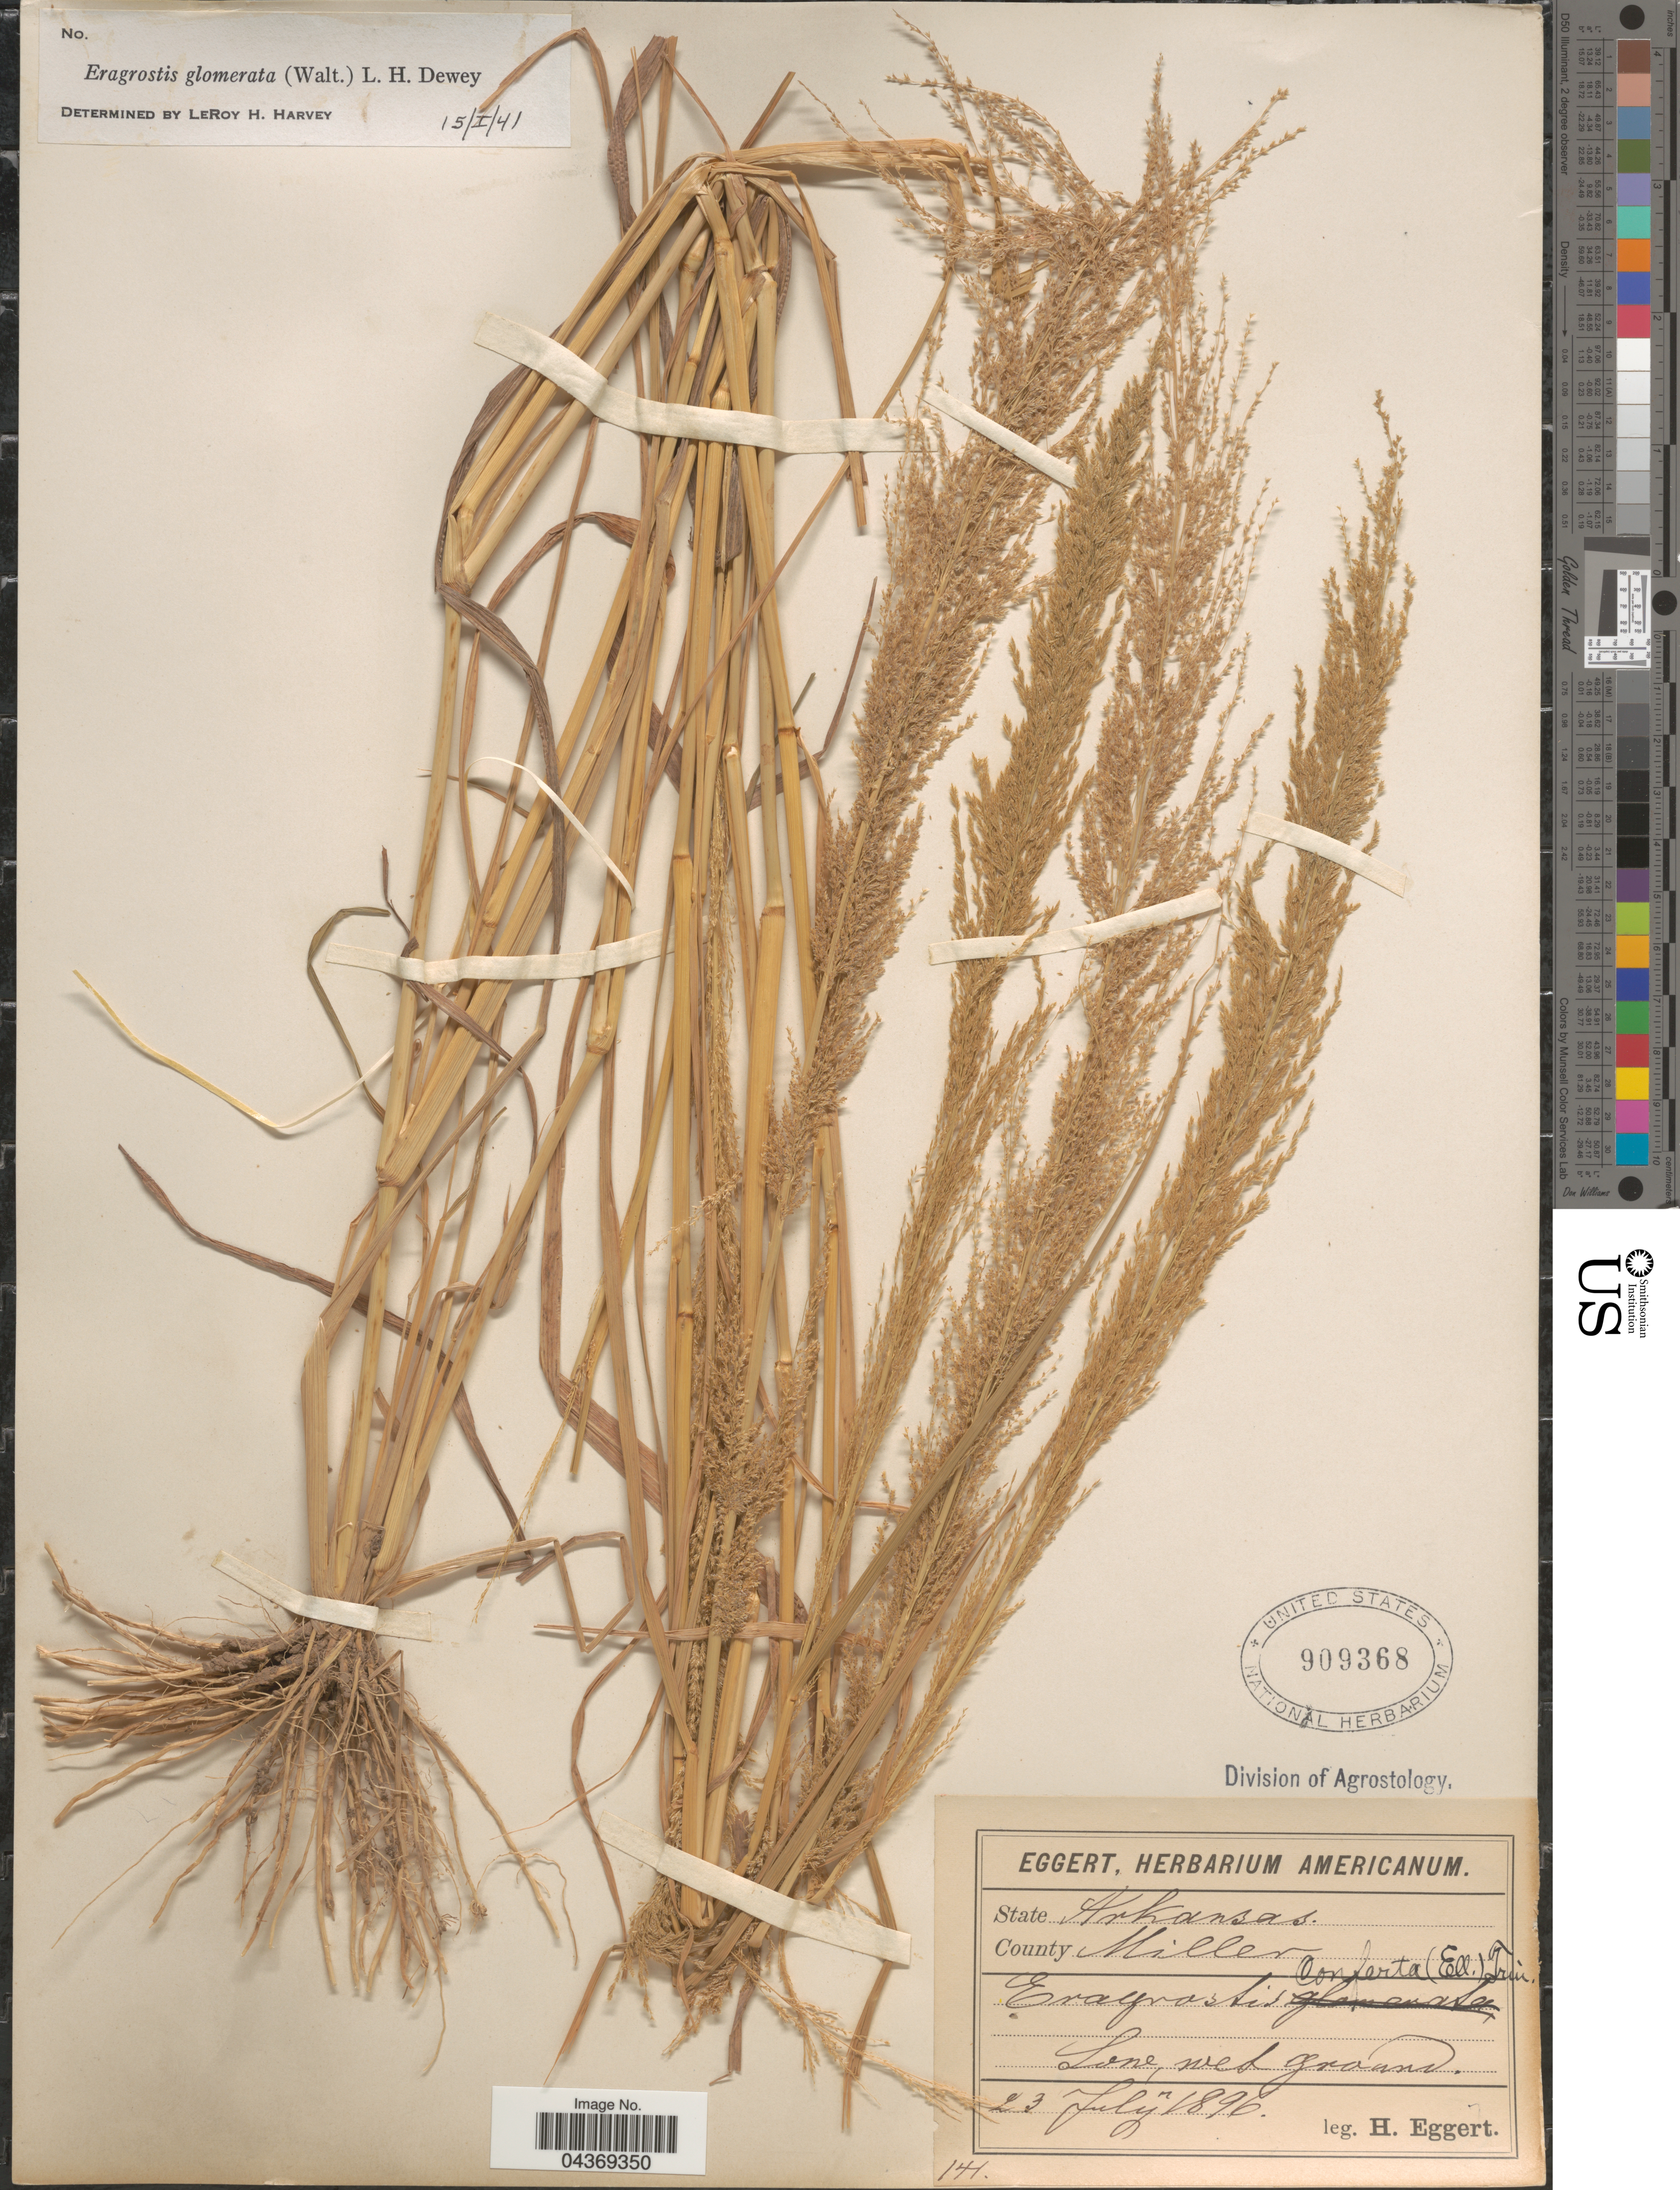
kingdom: Plantae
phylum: Tracheophyta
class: Liliopsida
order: Poales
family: Poaceae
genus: Eragrostis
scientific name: Eragrostis japonica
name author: (Thunb.) Trin.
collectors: H. Eggert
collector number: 141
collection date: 1896-07-23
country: United States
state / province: Arkansas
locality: County Miller. Lone, wet ground.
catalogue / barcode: US 909368